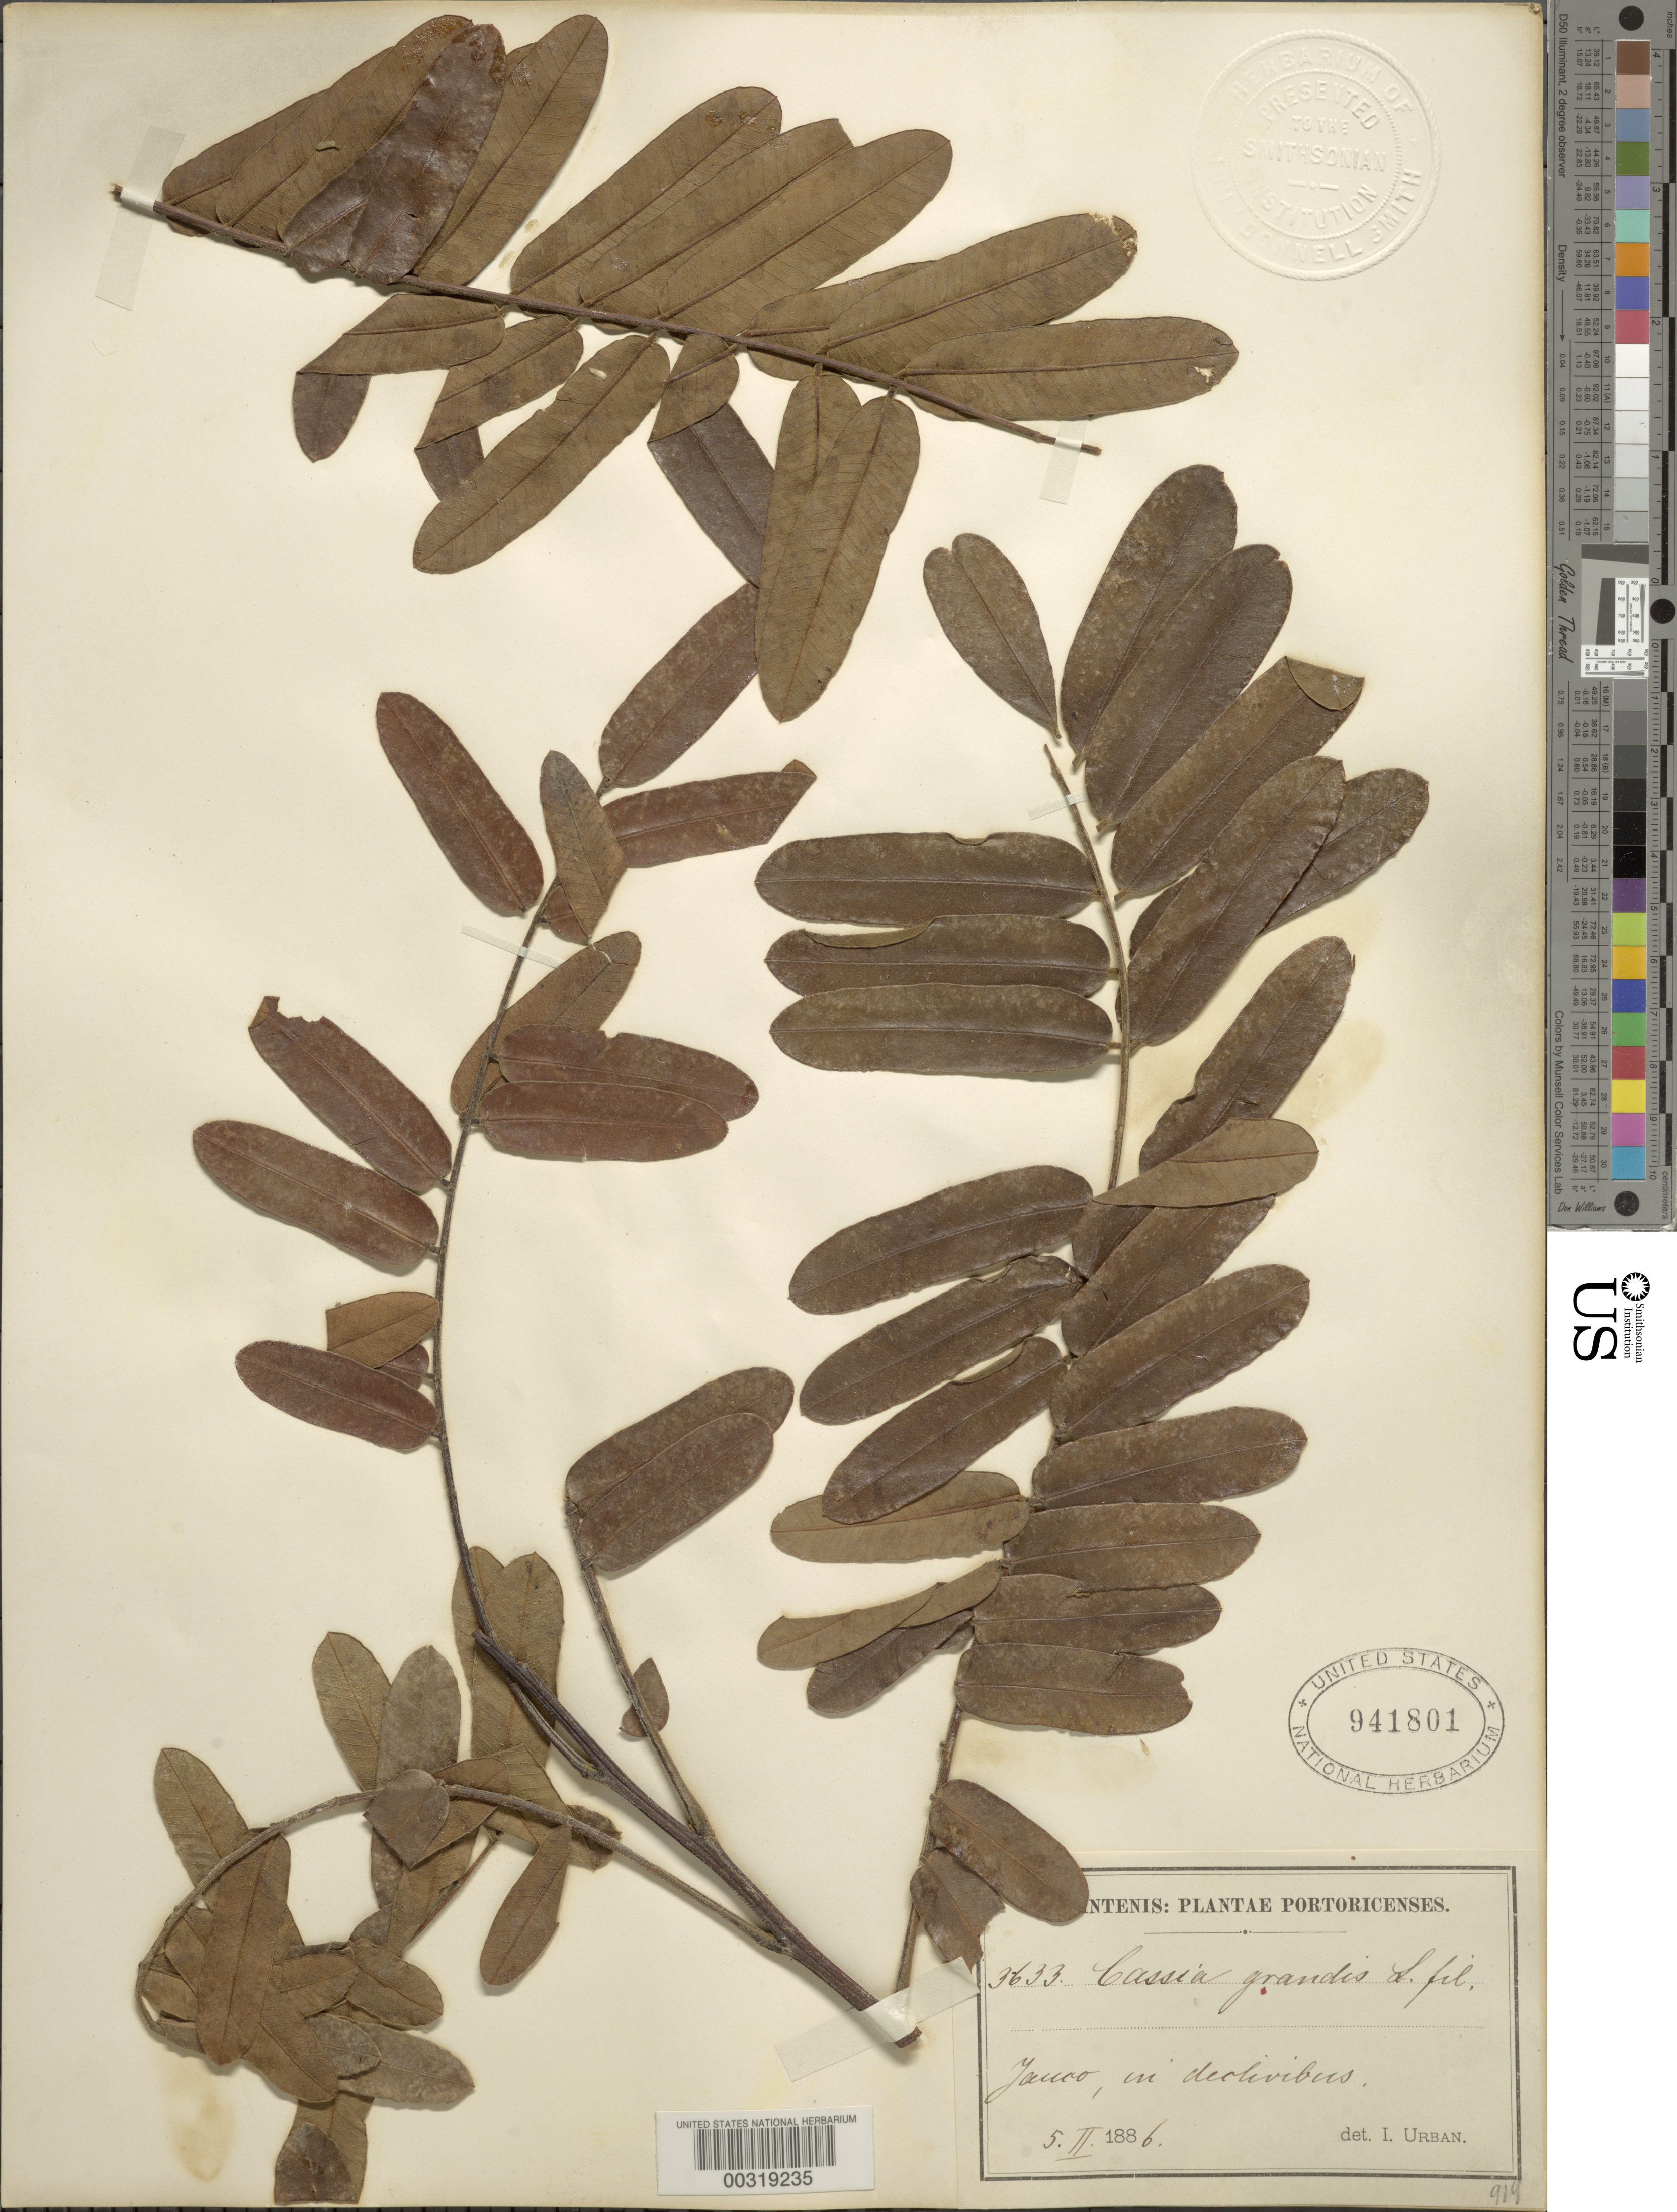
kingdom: Plantae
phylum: Tracheophyta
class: Magnoliopsida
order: Fabales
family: Fabaceae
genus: Cassia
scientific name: Cassia grandis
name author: L. f.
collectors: P. Sintenis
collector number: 3633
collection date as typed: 05 Feb 1886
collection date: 1886-02-05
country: Puerto Rico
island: Greater Antilles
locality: Yauco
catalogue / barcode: US 941801